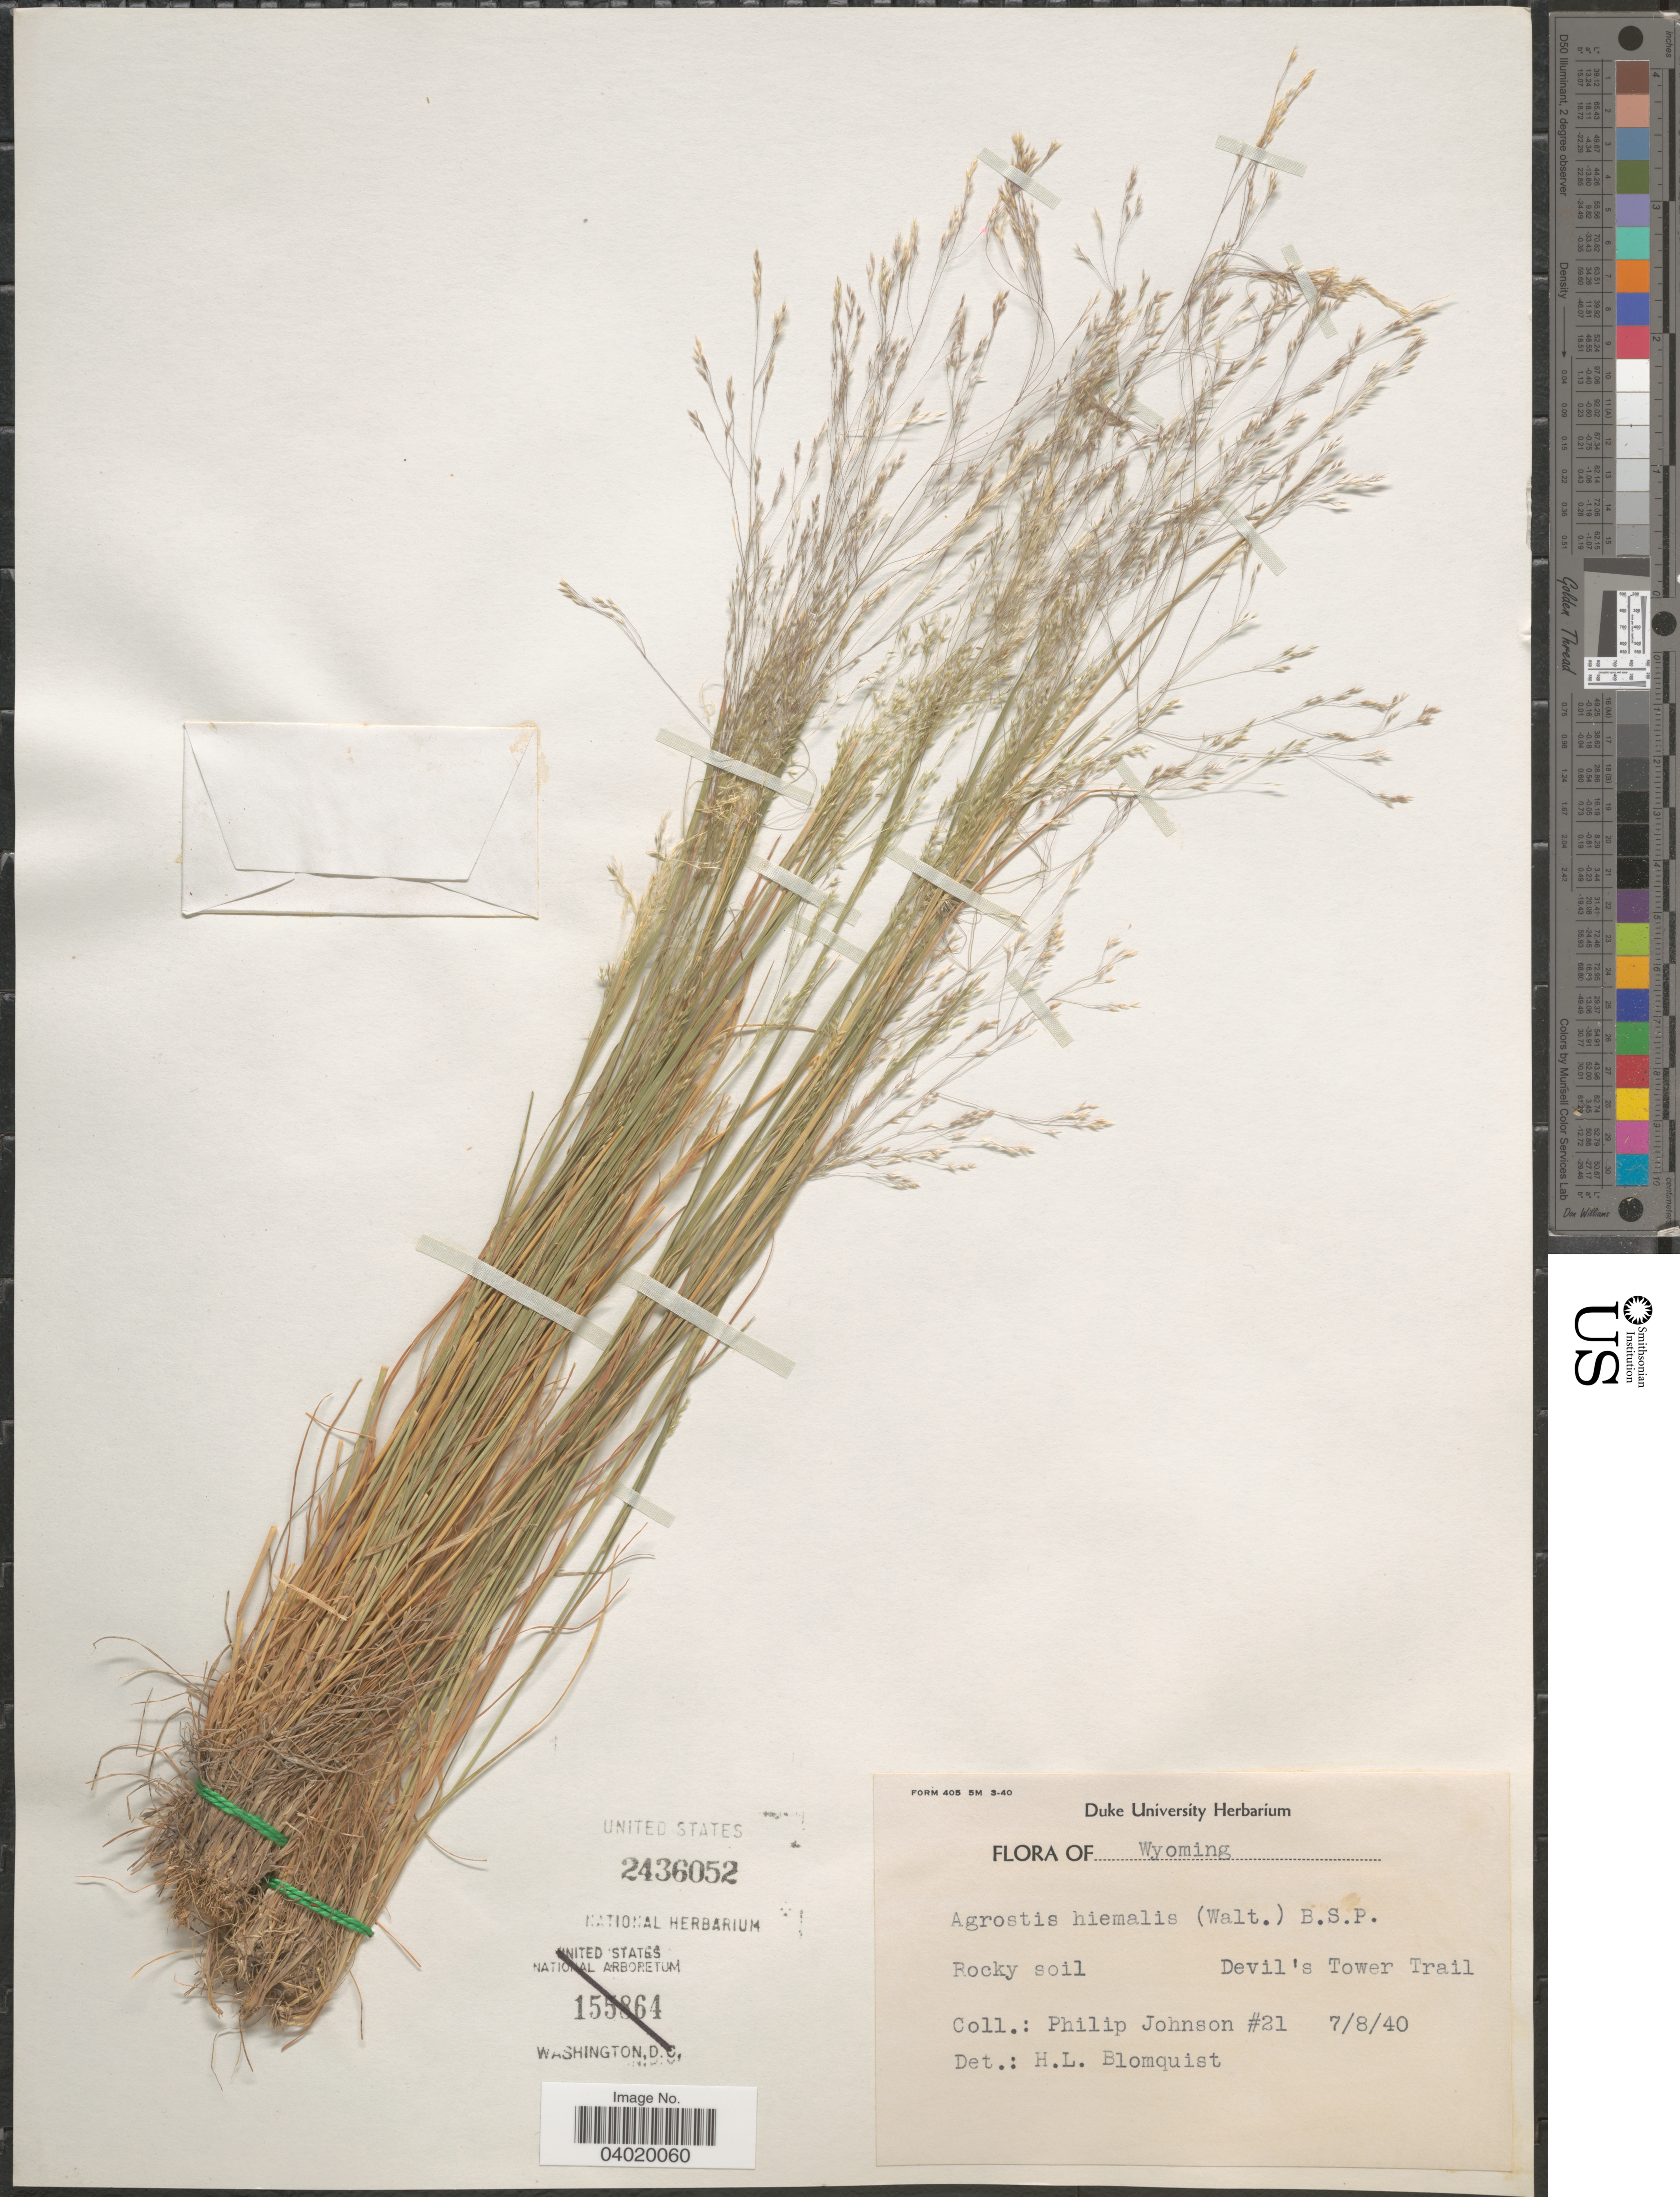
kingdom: Plantae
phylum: Tracheophyta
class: Liliopsida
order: Poales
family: Poaceae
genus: Agrostis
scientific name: Agrostis hyemalis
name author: (Walter) Britton et al.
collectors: P. Johnson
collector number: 21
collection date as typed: Transcribed d/m/y: 8/7/40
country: United States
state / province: Wyoming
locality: Rocky soil. Devil's Tower Trail.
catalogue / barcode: US 2436052